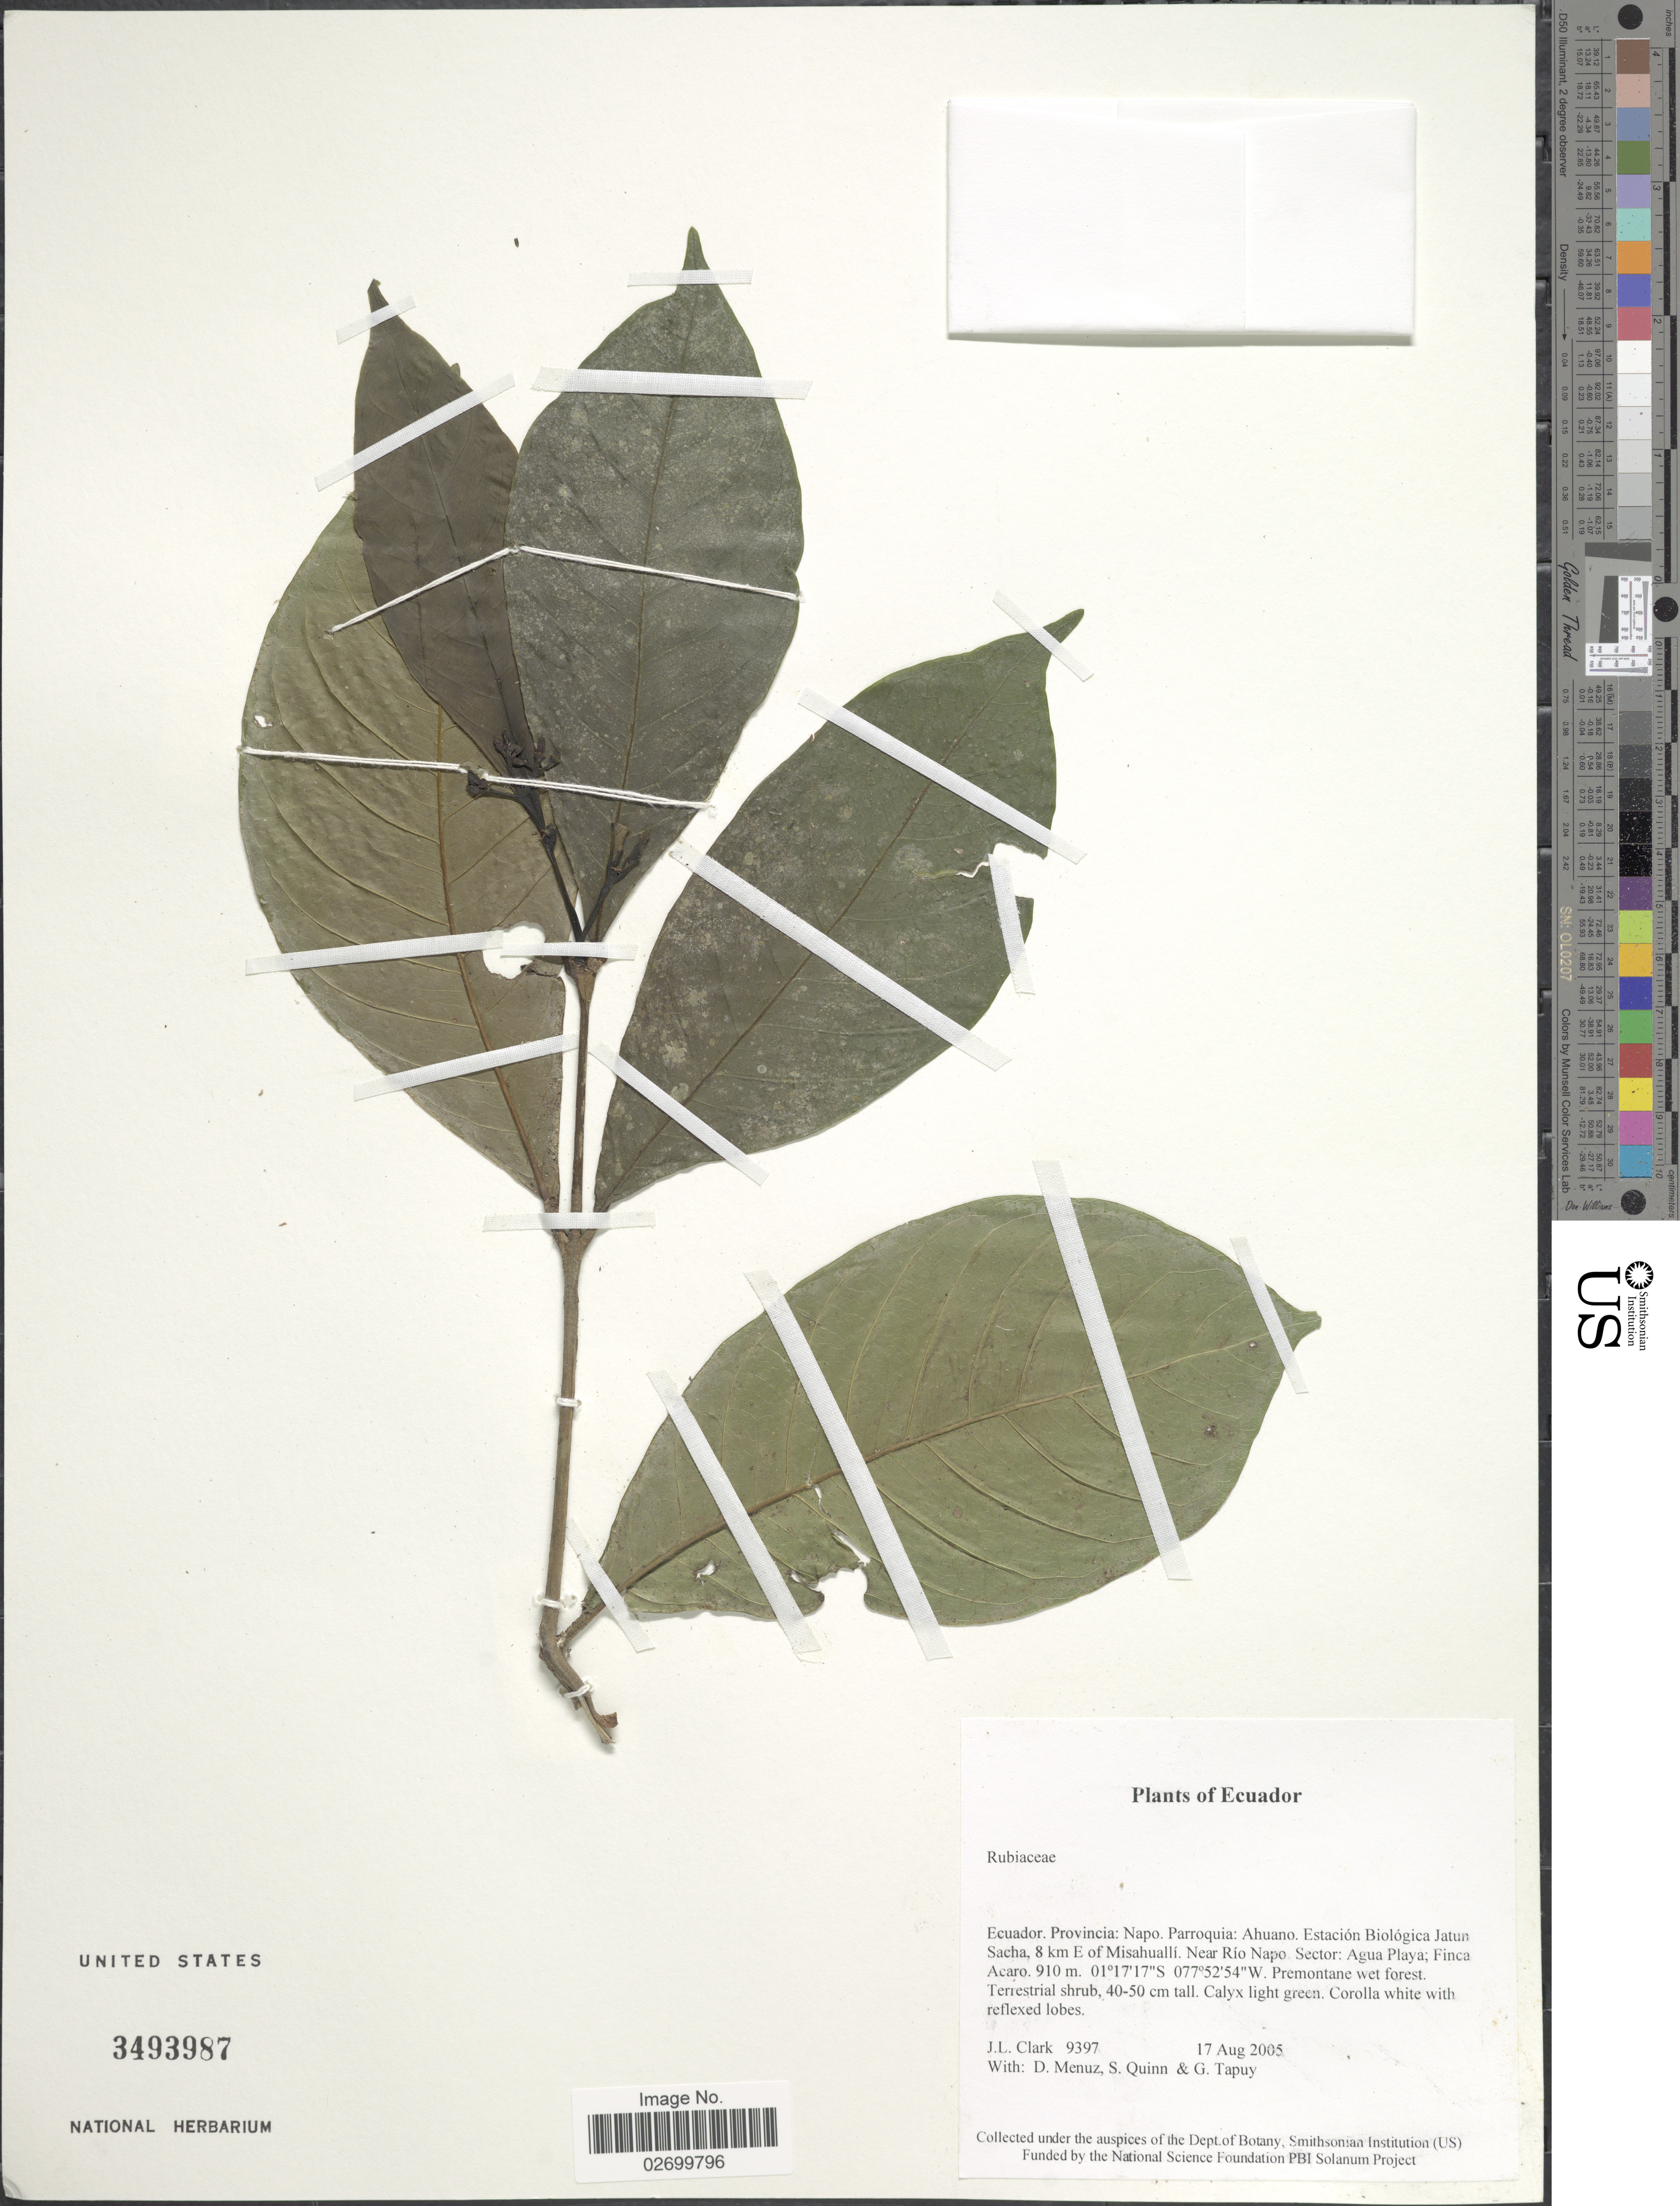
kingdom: Plantae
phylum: Tracheophyta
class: Magnoliopsida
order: Gentianales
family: Rubiaceae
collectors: J. L. Clark, D. Menuz, S. Quinn & G. Tapuy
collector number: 9397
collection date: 2005-08-17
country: Ecuador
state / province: Napo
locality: Parroquia: Ahuano. Estacion Biologica Jatun Sacha, 8 km E of Misahualli. Near Rio Napo. Sector: Agua Playa; Finca Acaro.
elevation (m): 910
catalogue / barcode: US 3493987